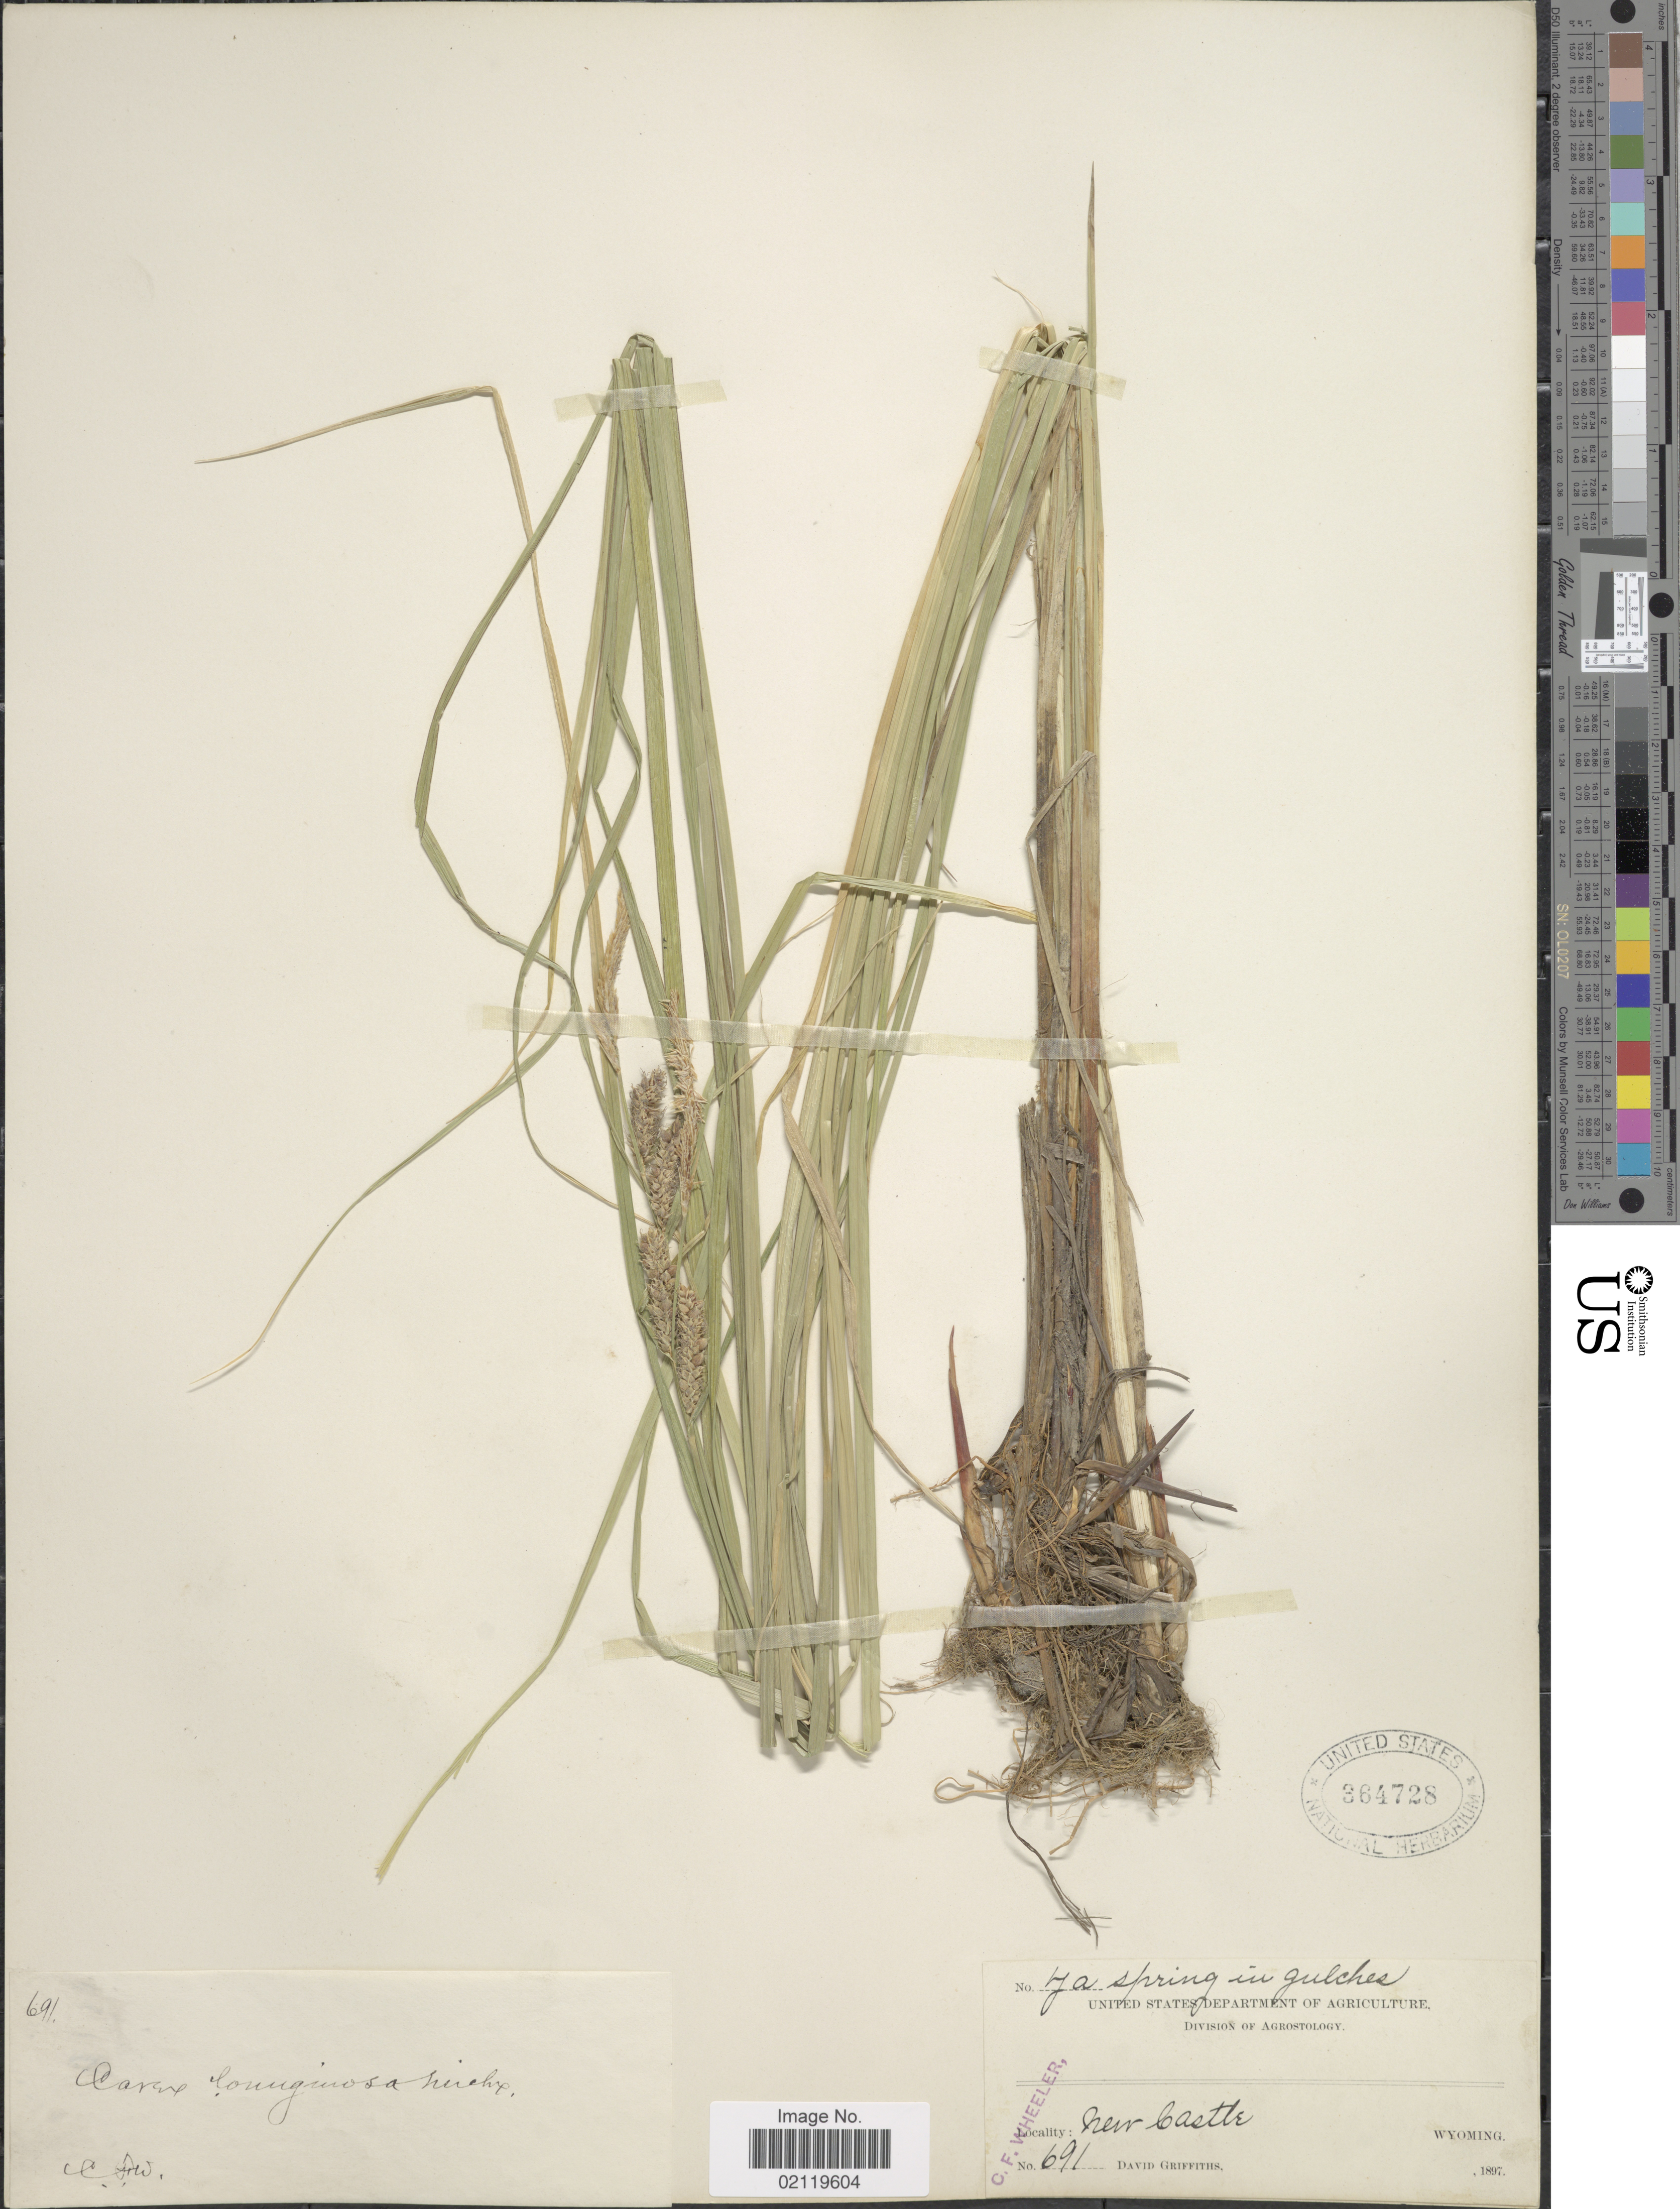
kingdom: Plantae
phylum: Tracheophyta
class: Liliopsida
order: Poales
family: Cyperaceae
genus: Carex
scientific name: Carex pellita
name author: Muhl. ex Willd.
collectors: D. Griffiths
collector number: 691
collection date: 1897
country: United States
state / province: Wyoming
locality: New castle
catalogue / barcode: US 364728